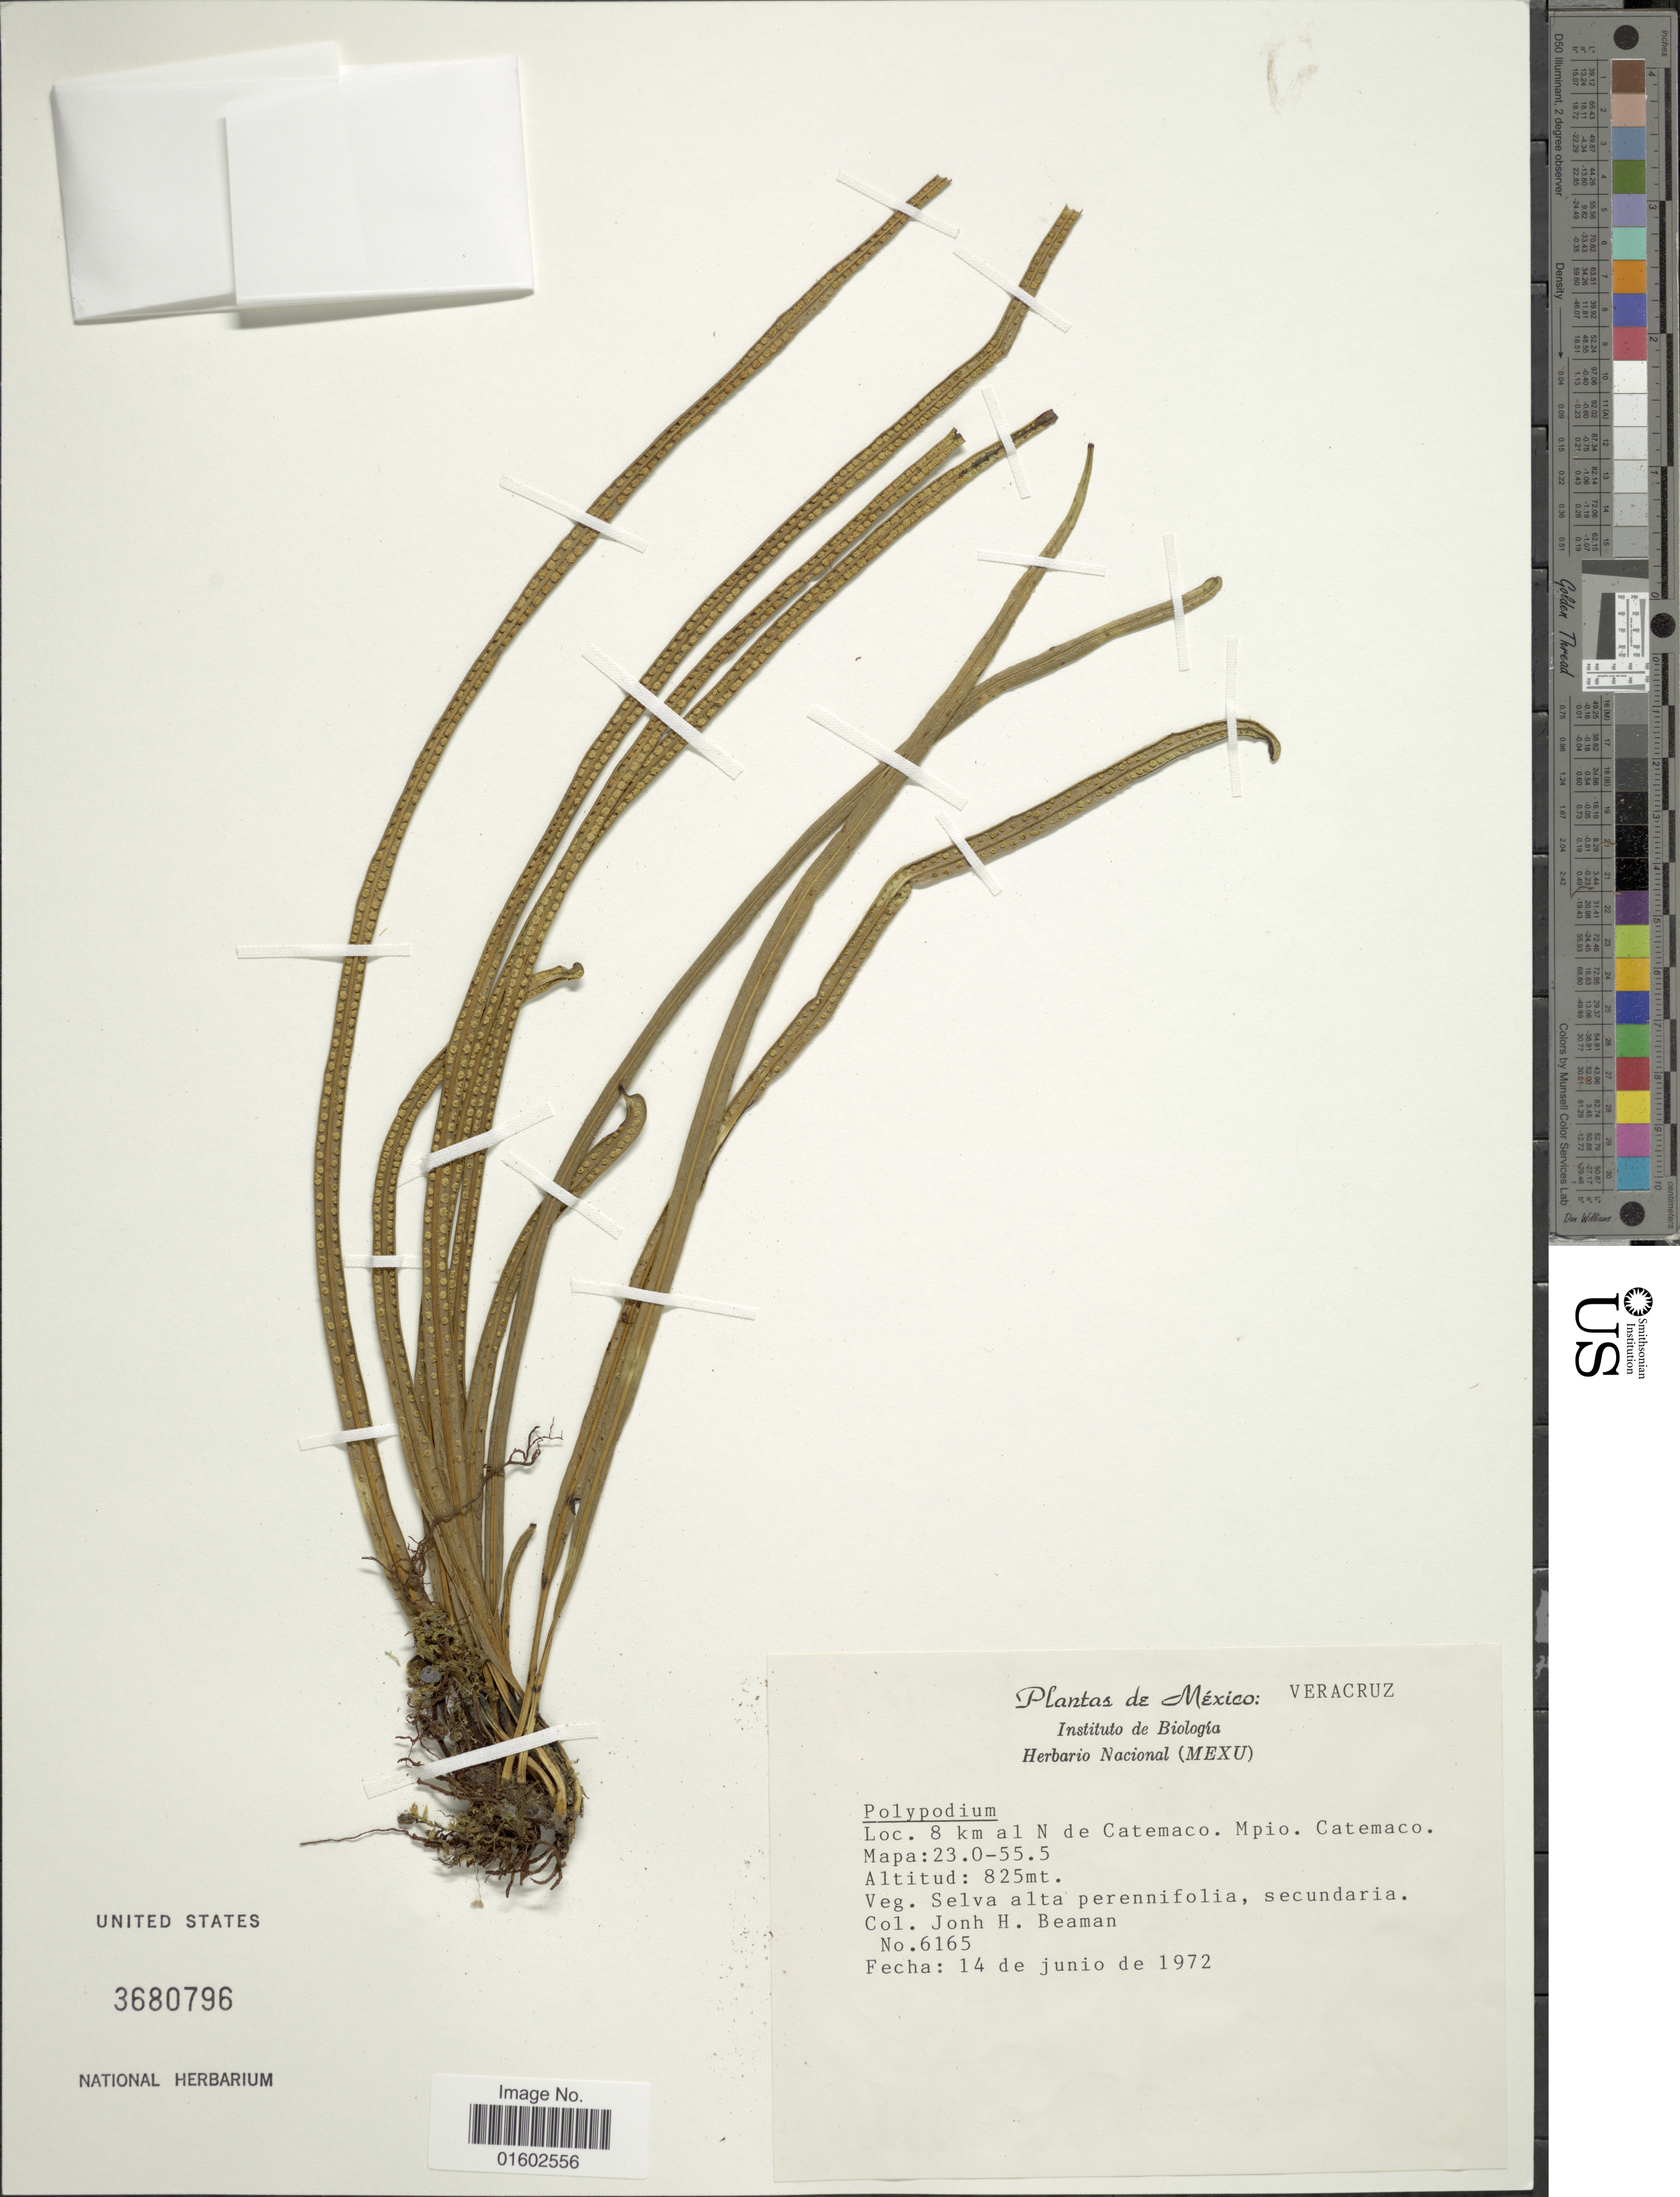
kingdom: Plantae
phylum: Tracheophyta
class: Polypodiopsida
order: Polypodiales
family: Polypodiaceae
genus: Campyloneurum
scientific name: Campyloneurum amphostenon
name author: (Kunze ex Klotzsch) Fée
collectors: J. H. Beaman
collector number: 6165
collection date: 1972-06-14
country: Mexico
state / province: Veracruz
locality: Veracruz8 km al N de Catemaco. Mpio Catemaco, Mapa 23.0-55.5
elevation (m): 825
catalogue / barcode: US 3690796